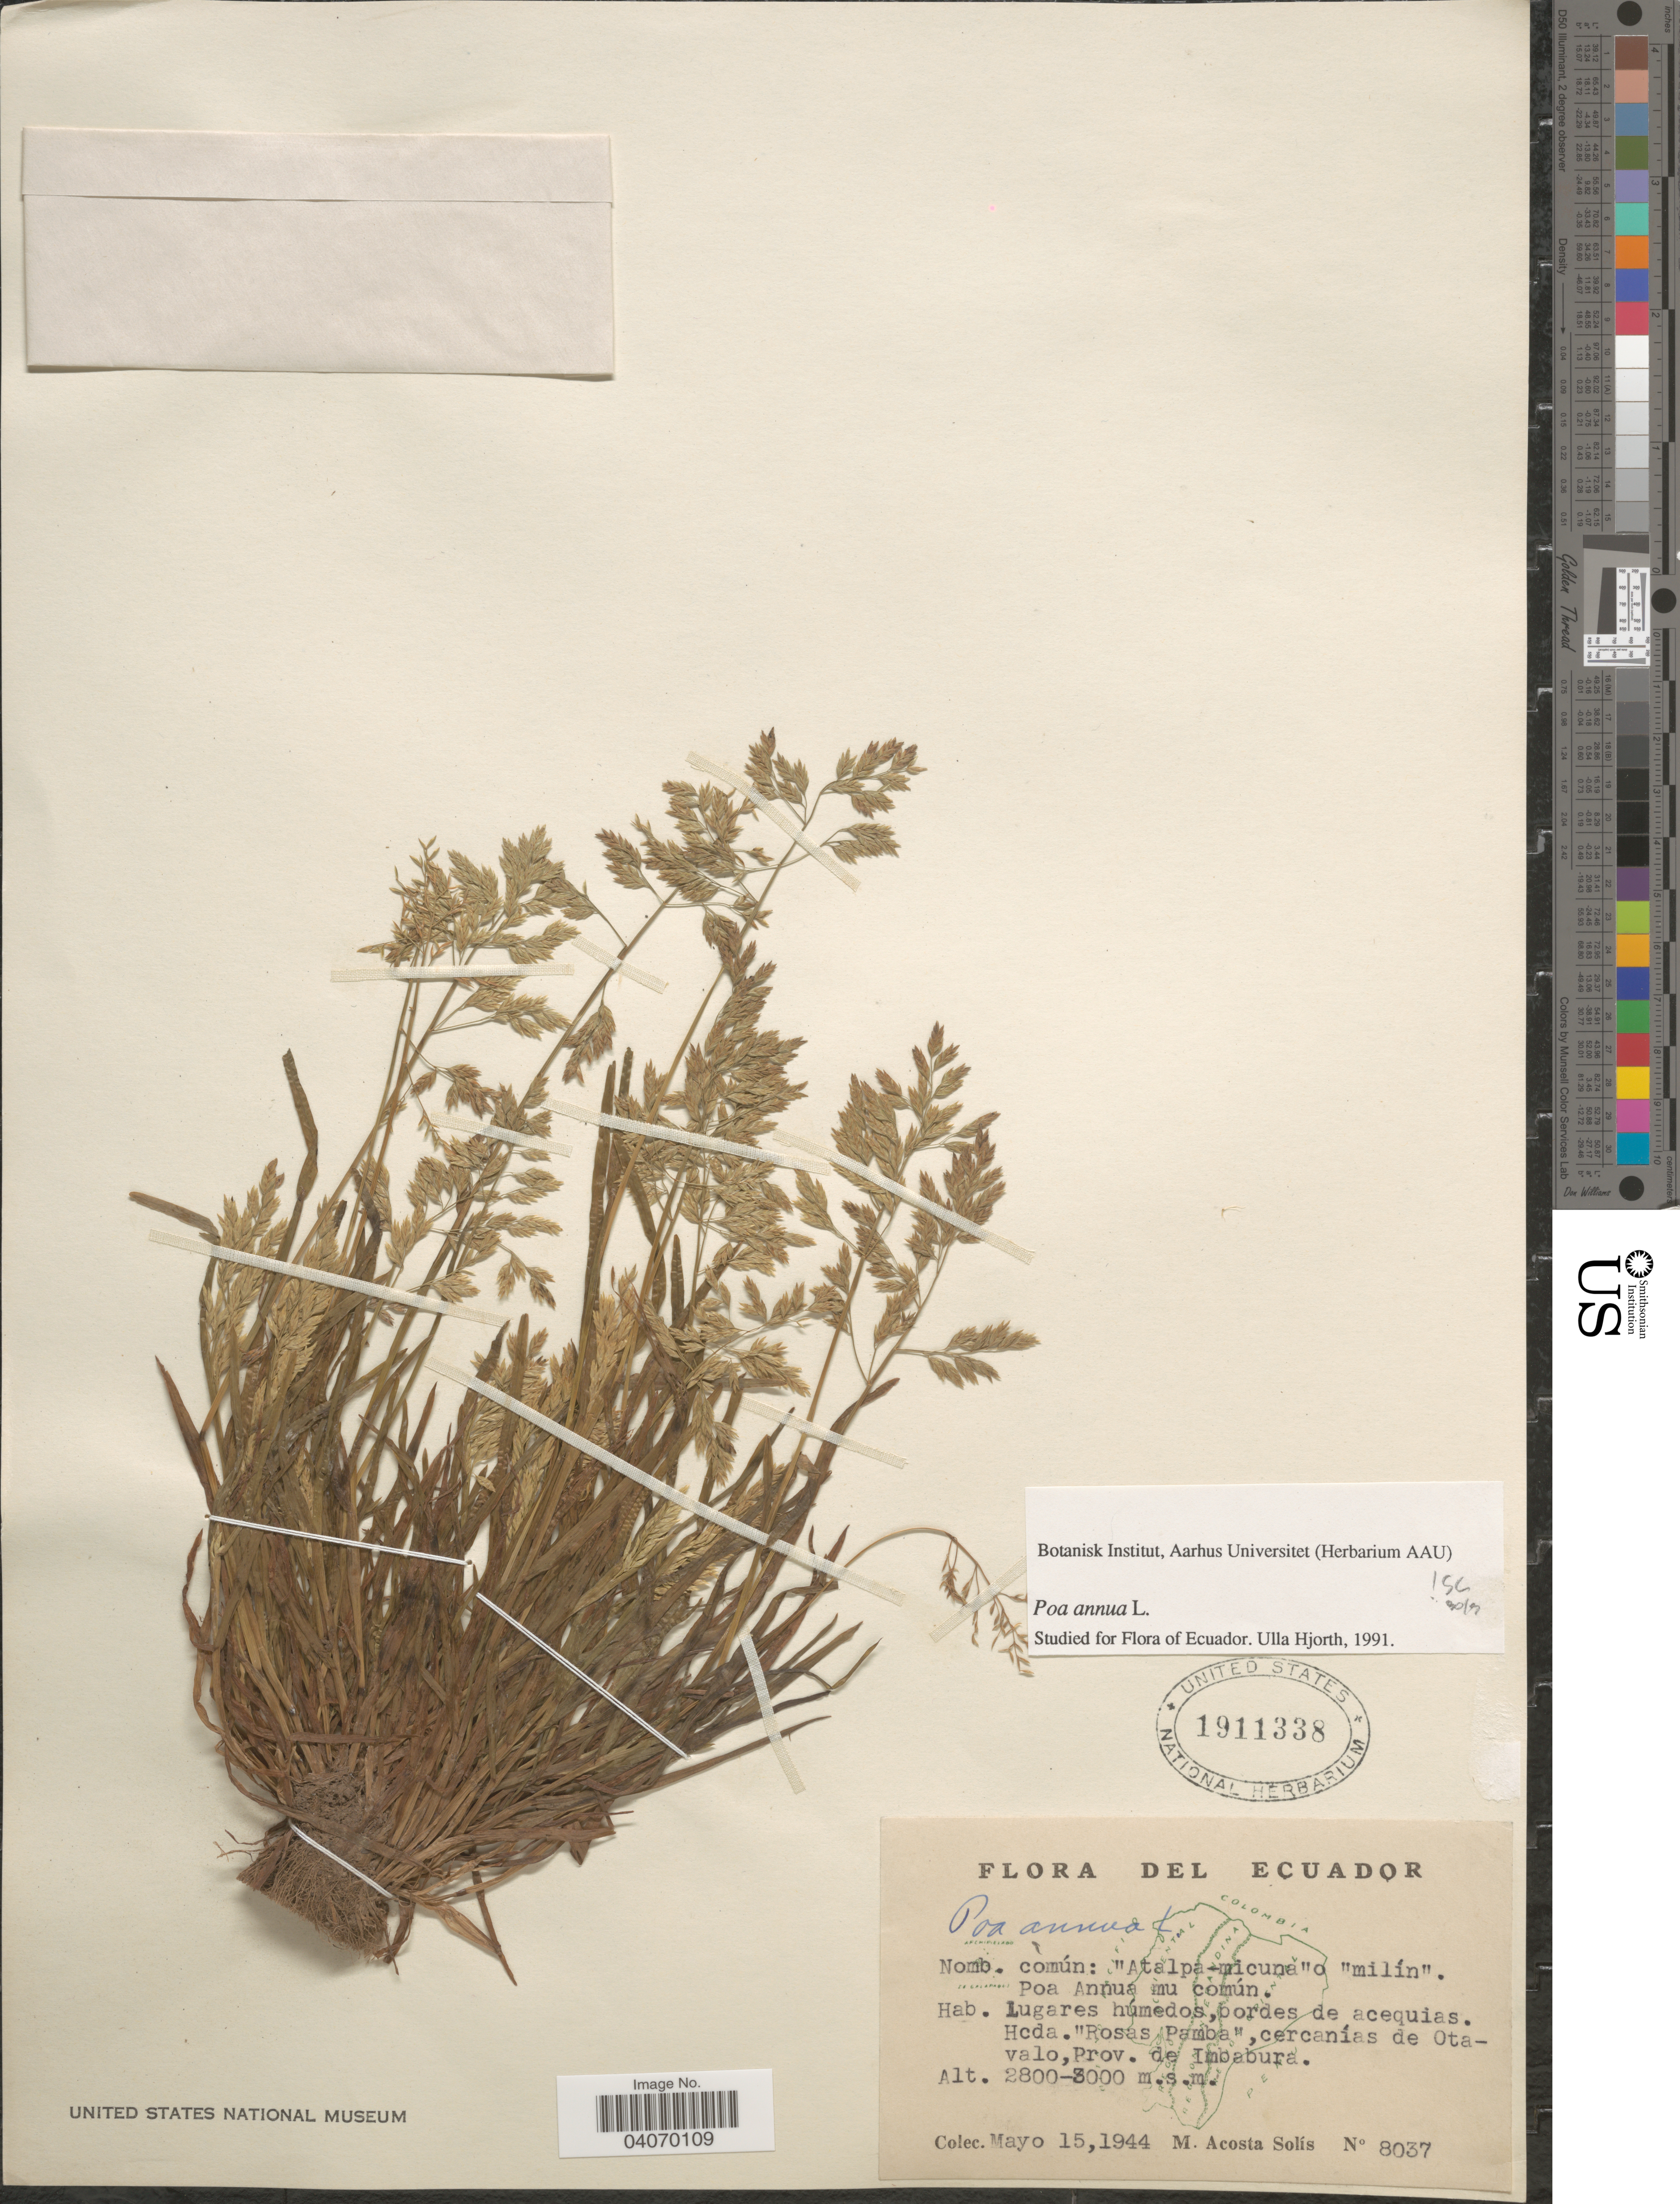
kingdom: Plantae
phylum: Tracheophyta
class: Liliopsida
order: Poales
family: Poaceae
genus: Poa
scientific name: Poa annua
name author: L.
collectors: M. Acosta Solis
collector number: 8037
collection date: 1944-05-15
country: Ecuador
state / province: Imbabura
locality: Lugares húmedos, bordes de acequias. Hcda. "Rosas Pamba", cercanías de Otavalo.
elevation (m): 2800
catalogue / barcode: US 1911338